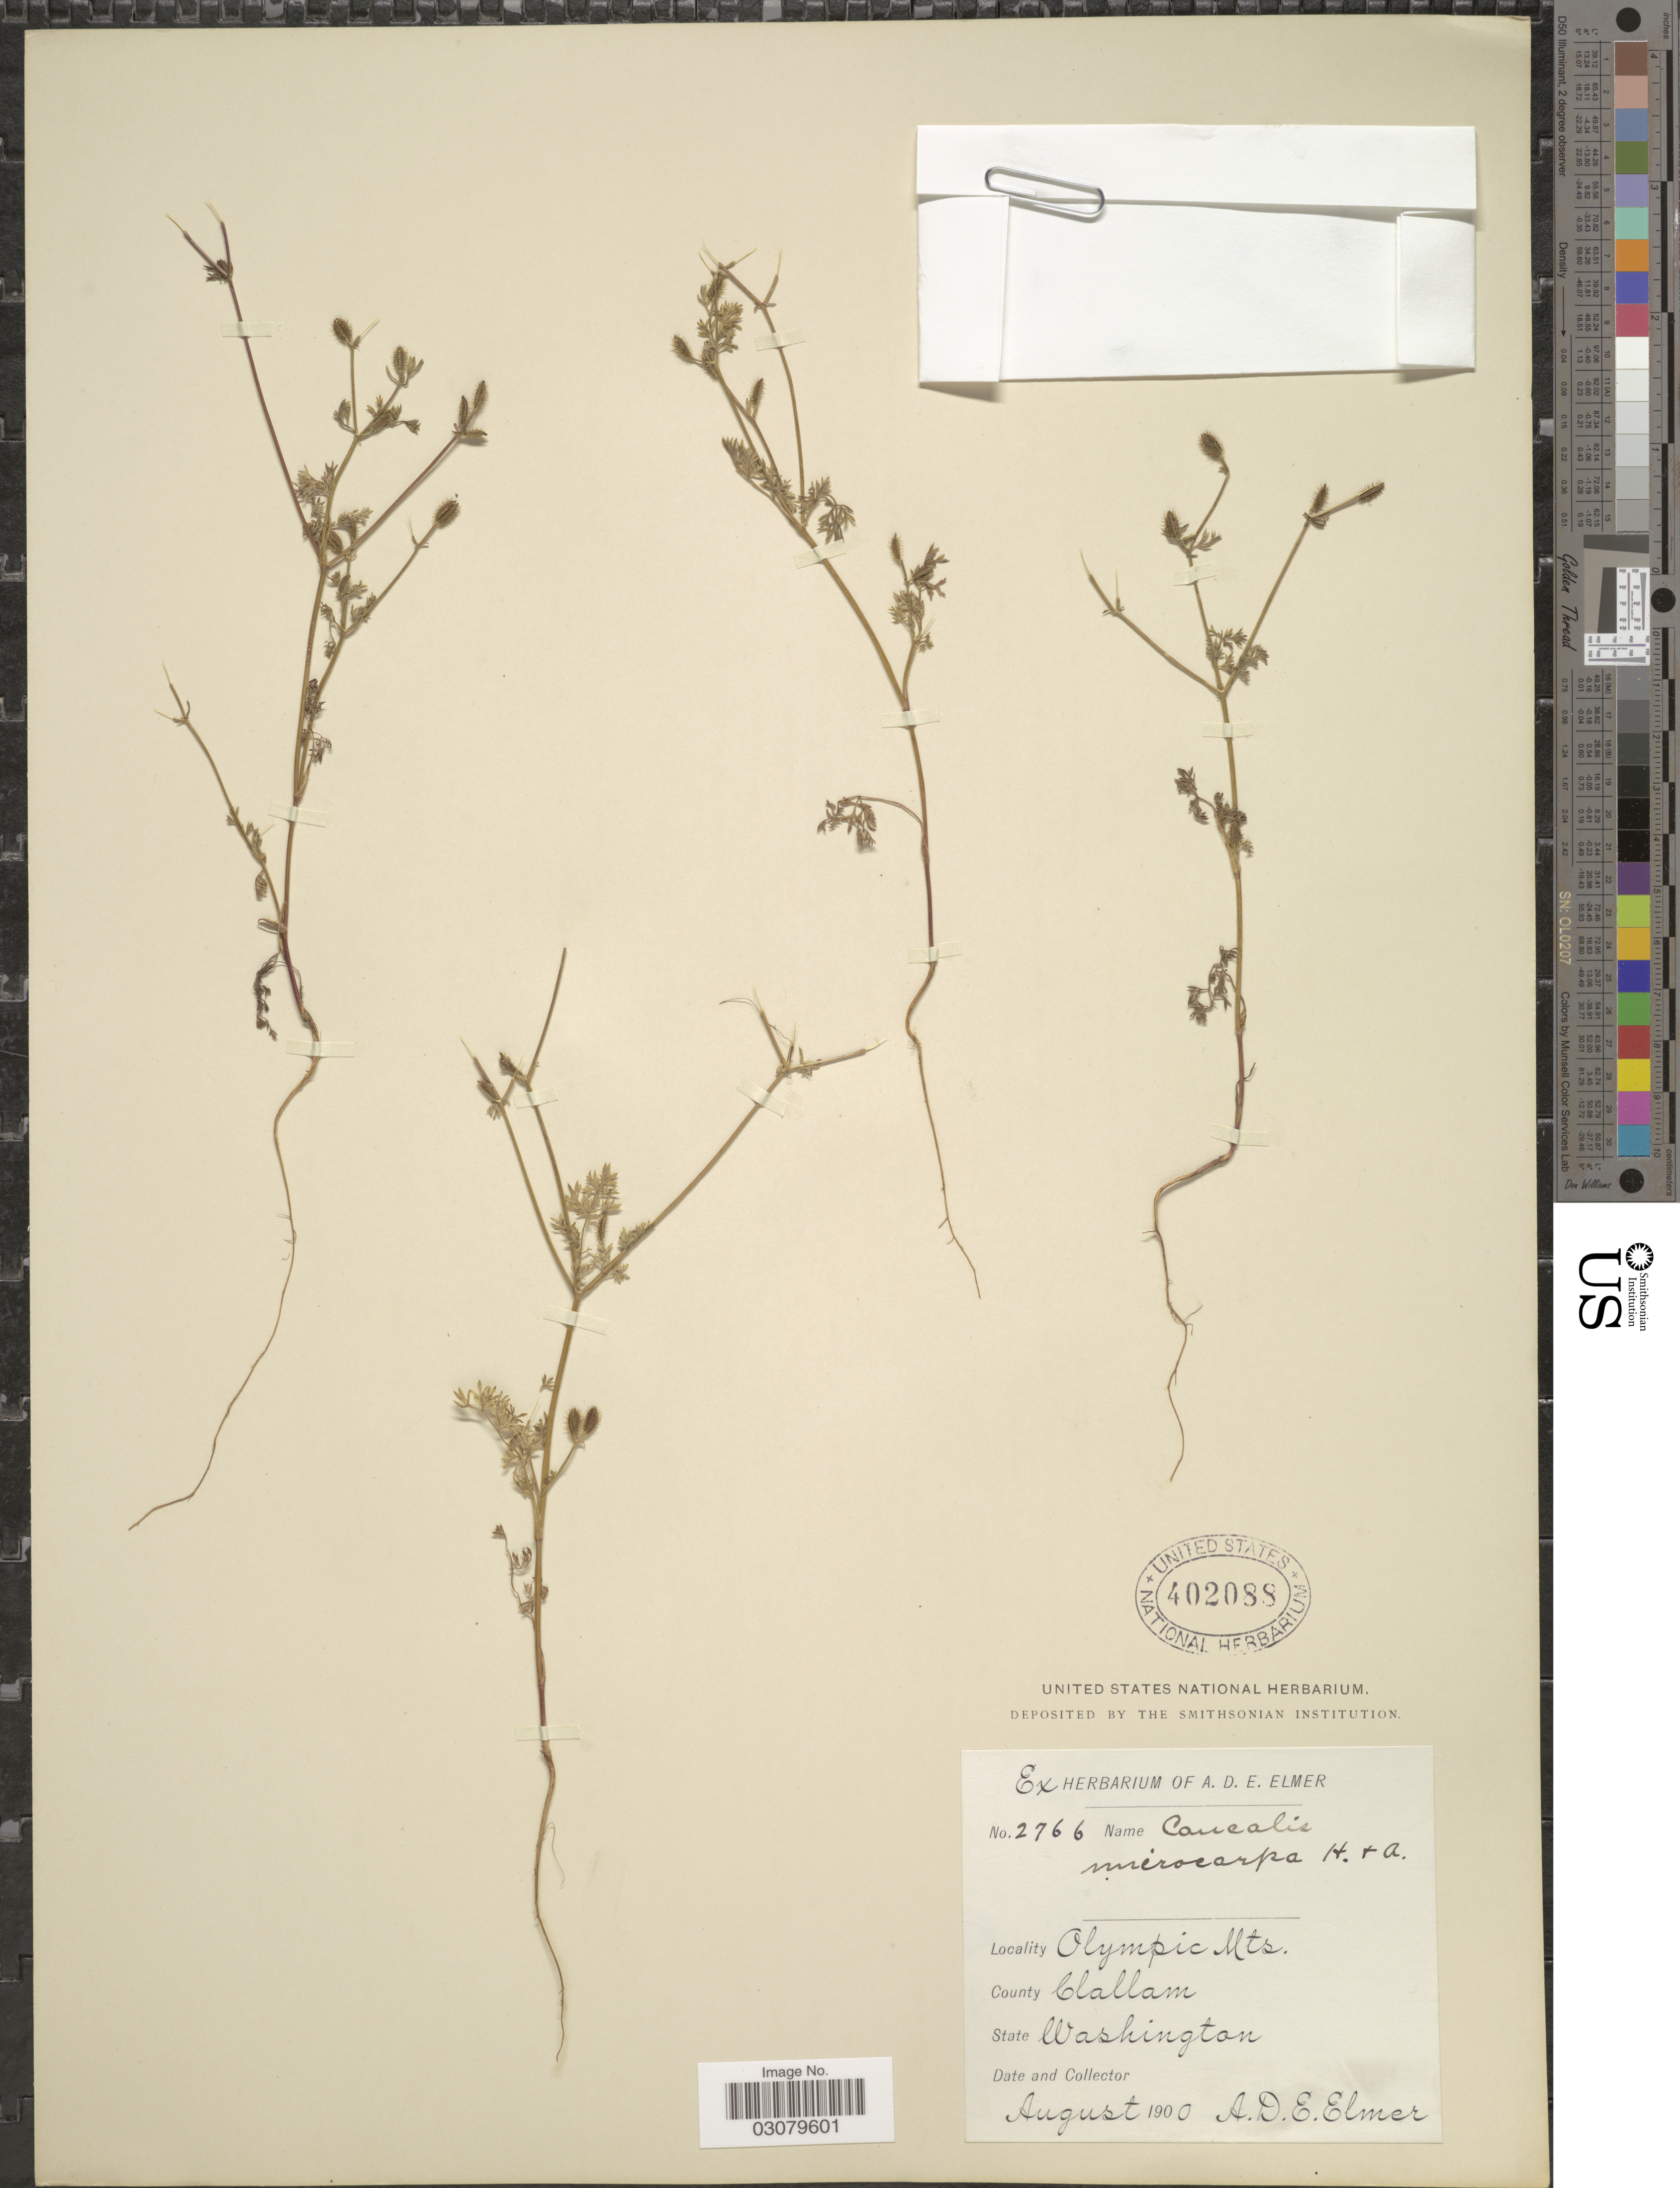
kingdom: Plantae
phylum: Tracheophyta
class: Magnoliopsida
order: Apiales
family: Apiaceae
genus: Caucalis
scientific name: Caucalis microcarpa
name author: Hook. & Arn.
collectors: A. D. E. Elmer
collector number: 2766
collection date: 1900-08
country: United States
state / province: Washington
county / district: Clallam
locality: Olympic Mts. County Clallam.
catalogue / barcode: US 402088